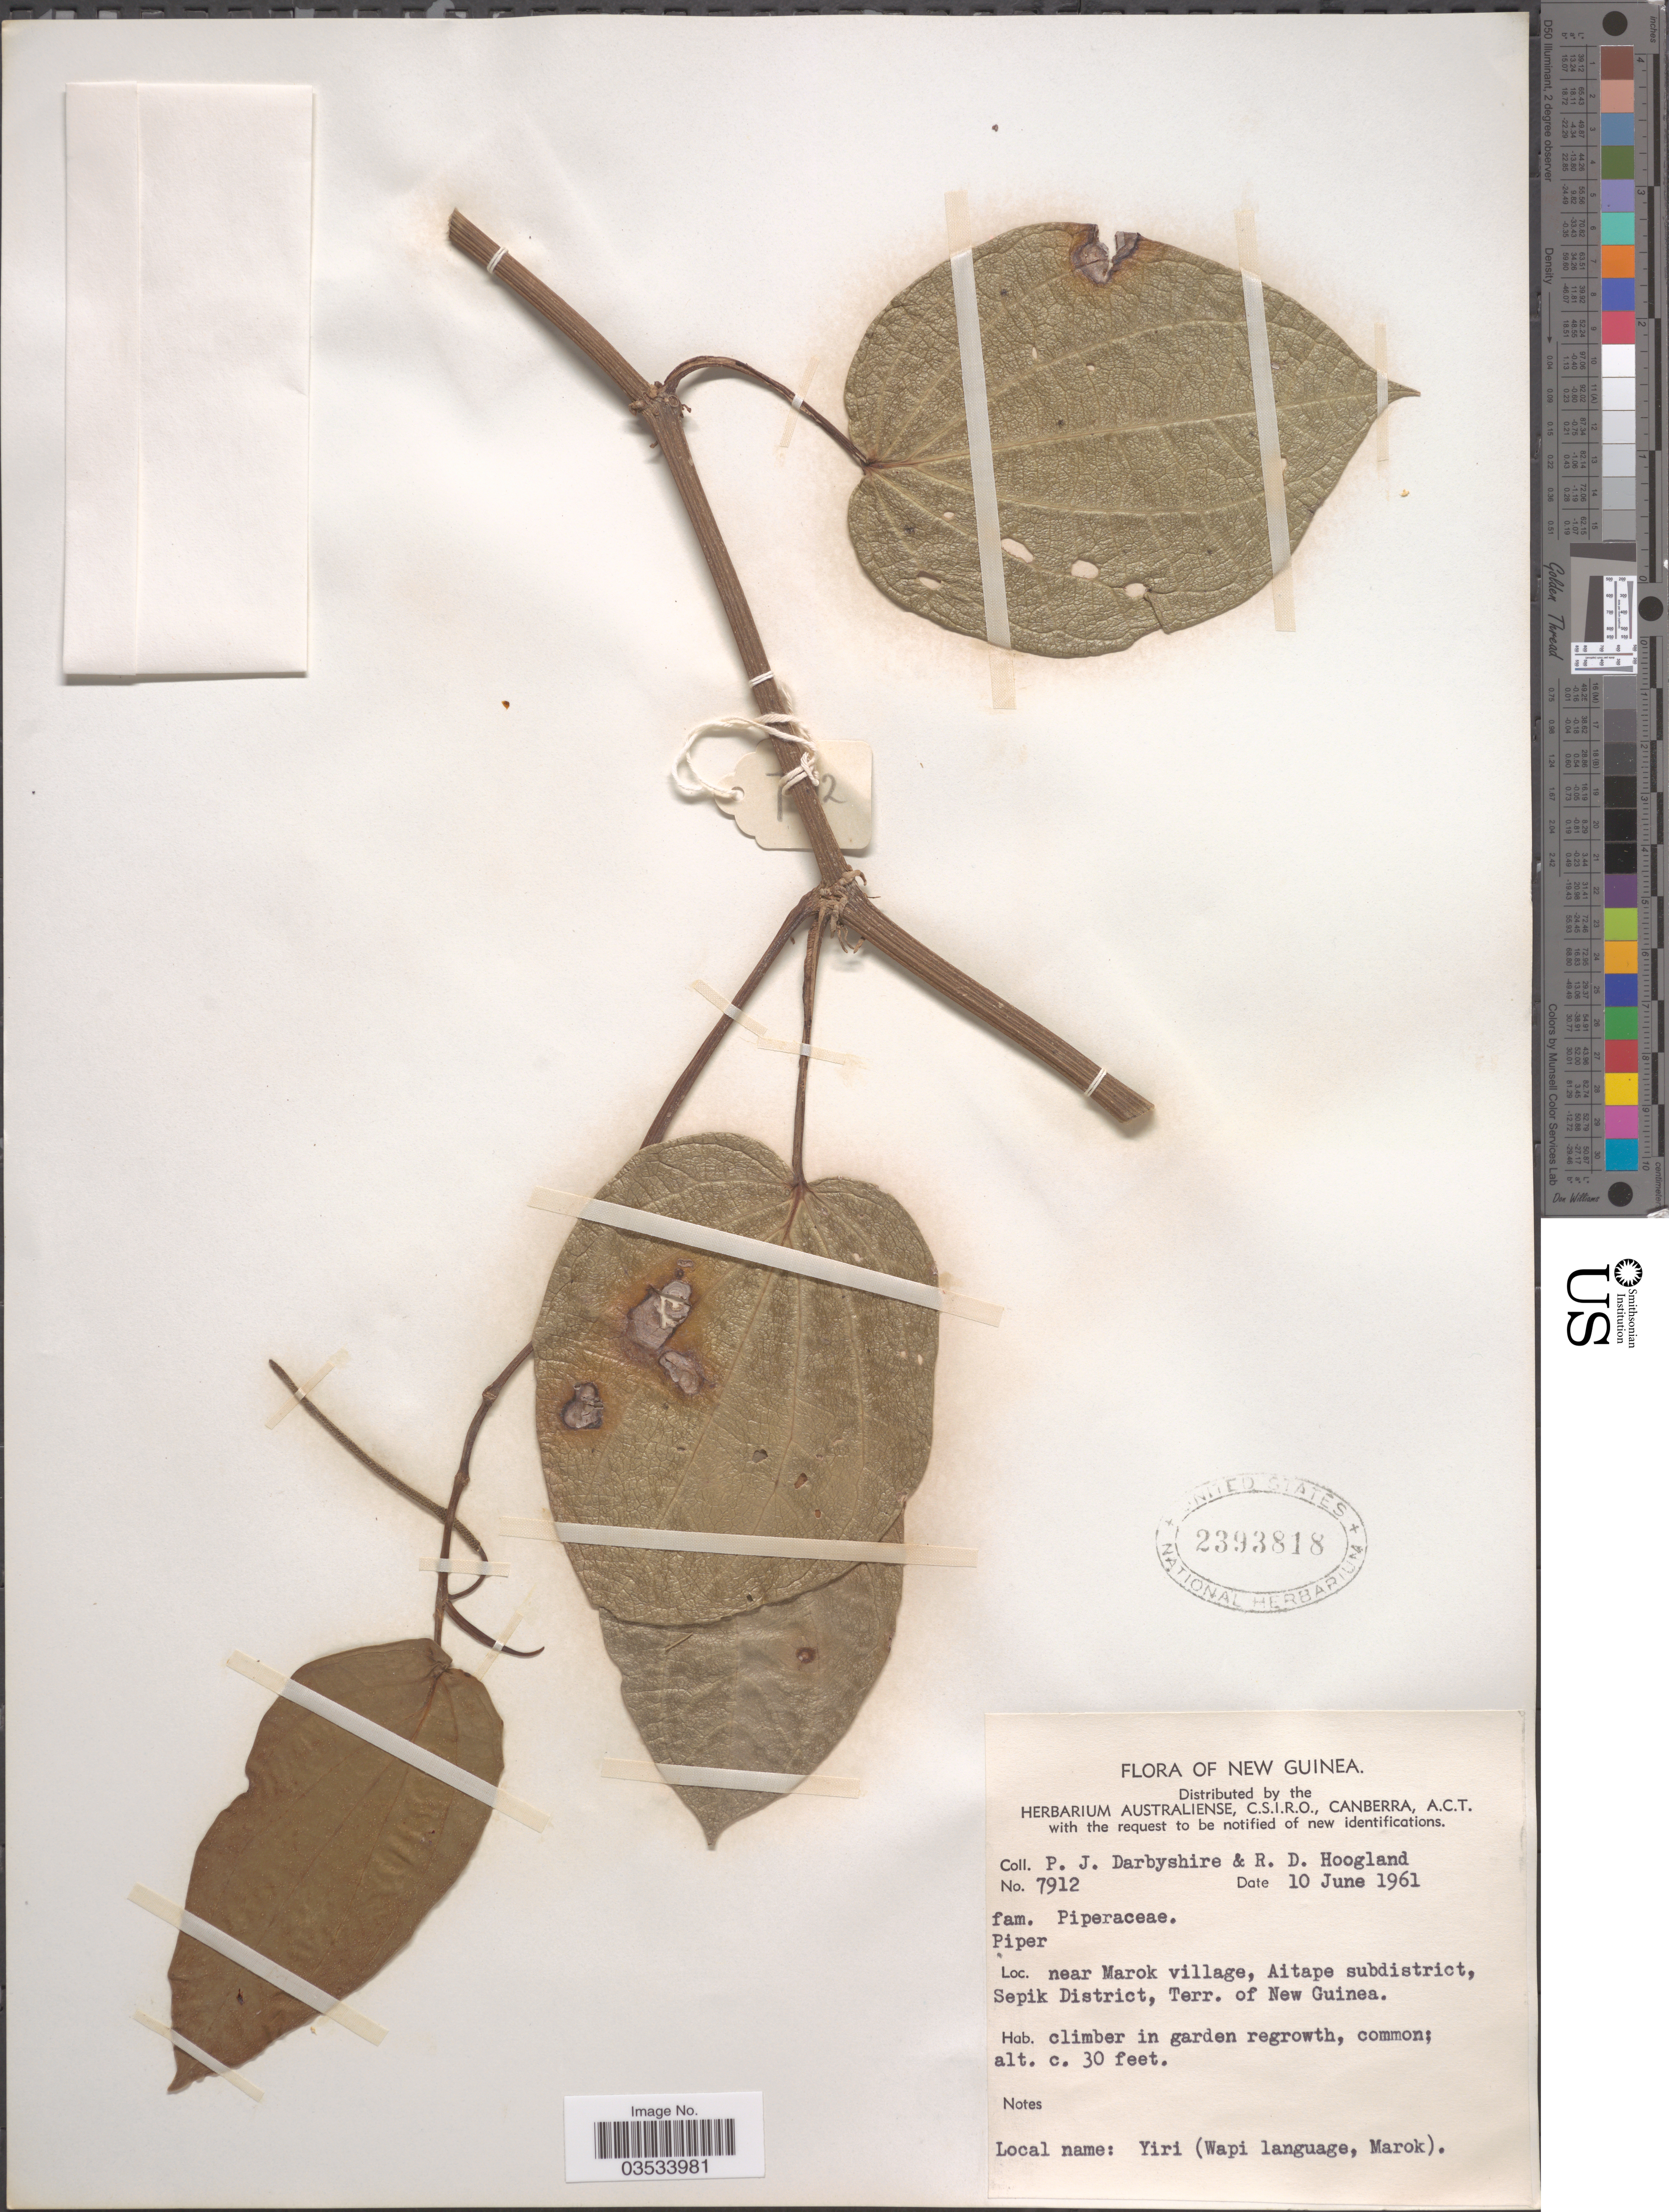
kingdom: Plantae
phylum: Tracheophyta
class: Magnoliopsida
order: Piperales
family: Piperaceae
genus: Piper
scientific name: Piper sp.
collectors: P. Darbyshire & R. D. Hoogland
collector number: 7912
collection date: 1961-06-10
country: Papua New Guinea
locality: New Guinea. Near Marok village, Aitape subdistrict, Sepik District, Terr. of New Guinea.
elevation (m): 9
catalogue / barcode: US 2393818